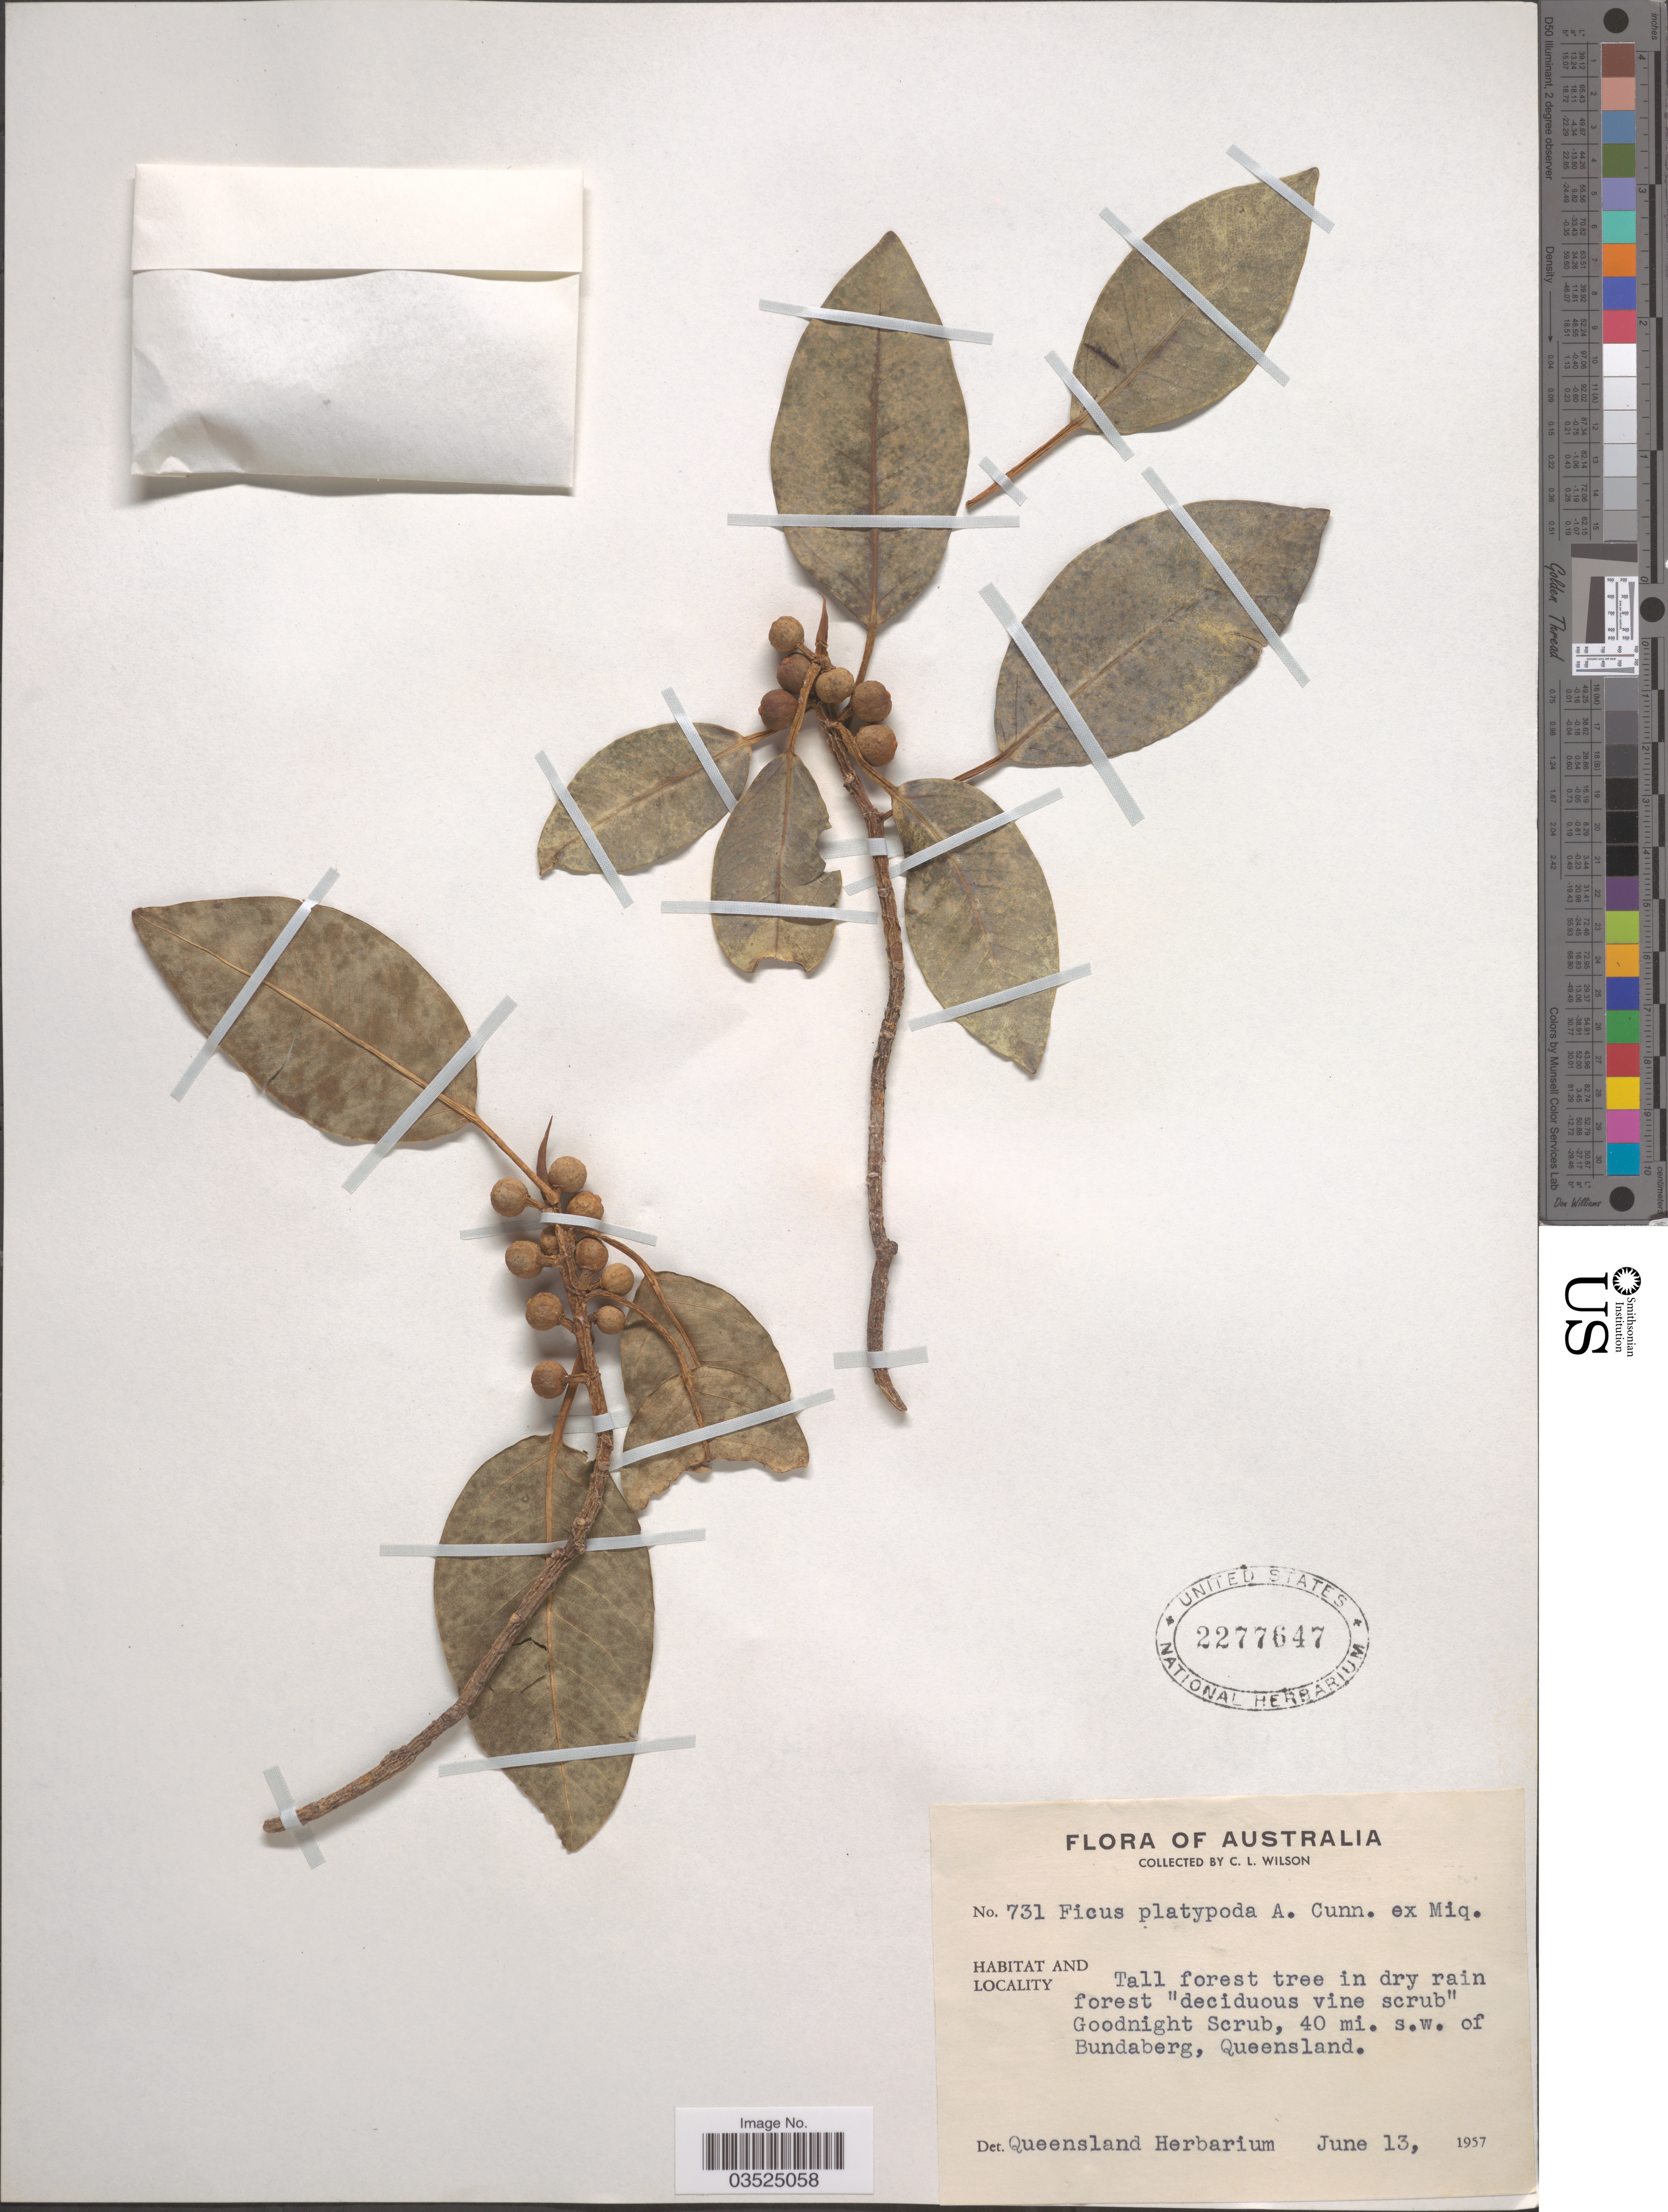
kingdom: Plantae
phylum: Tracheophyta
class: Magnoliopsida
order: Rosales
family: Moraceae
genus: Ficus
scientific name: Ficus brachypoda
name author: (Miq.) Miq.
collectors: C. L. Wilson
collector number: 731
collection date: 1957-06-13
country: Australia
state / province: Queensland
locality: Goodnight Scrub, 40 mi. s.w. of Bundaberg.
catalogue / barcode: US 2277647